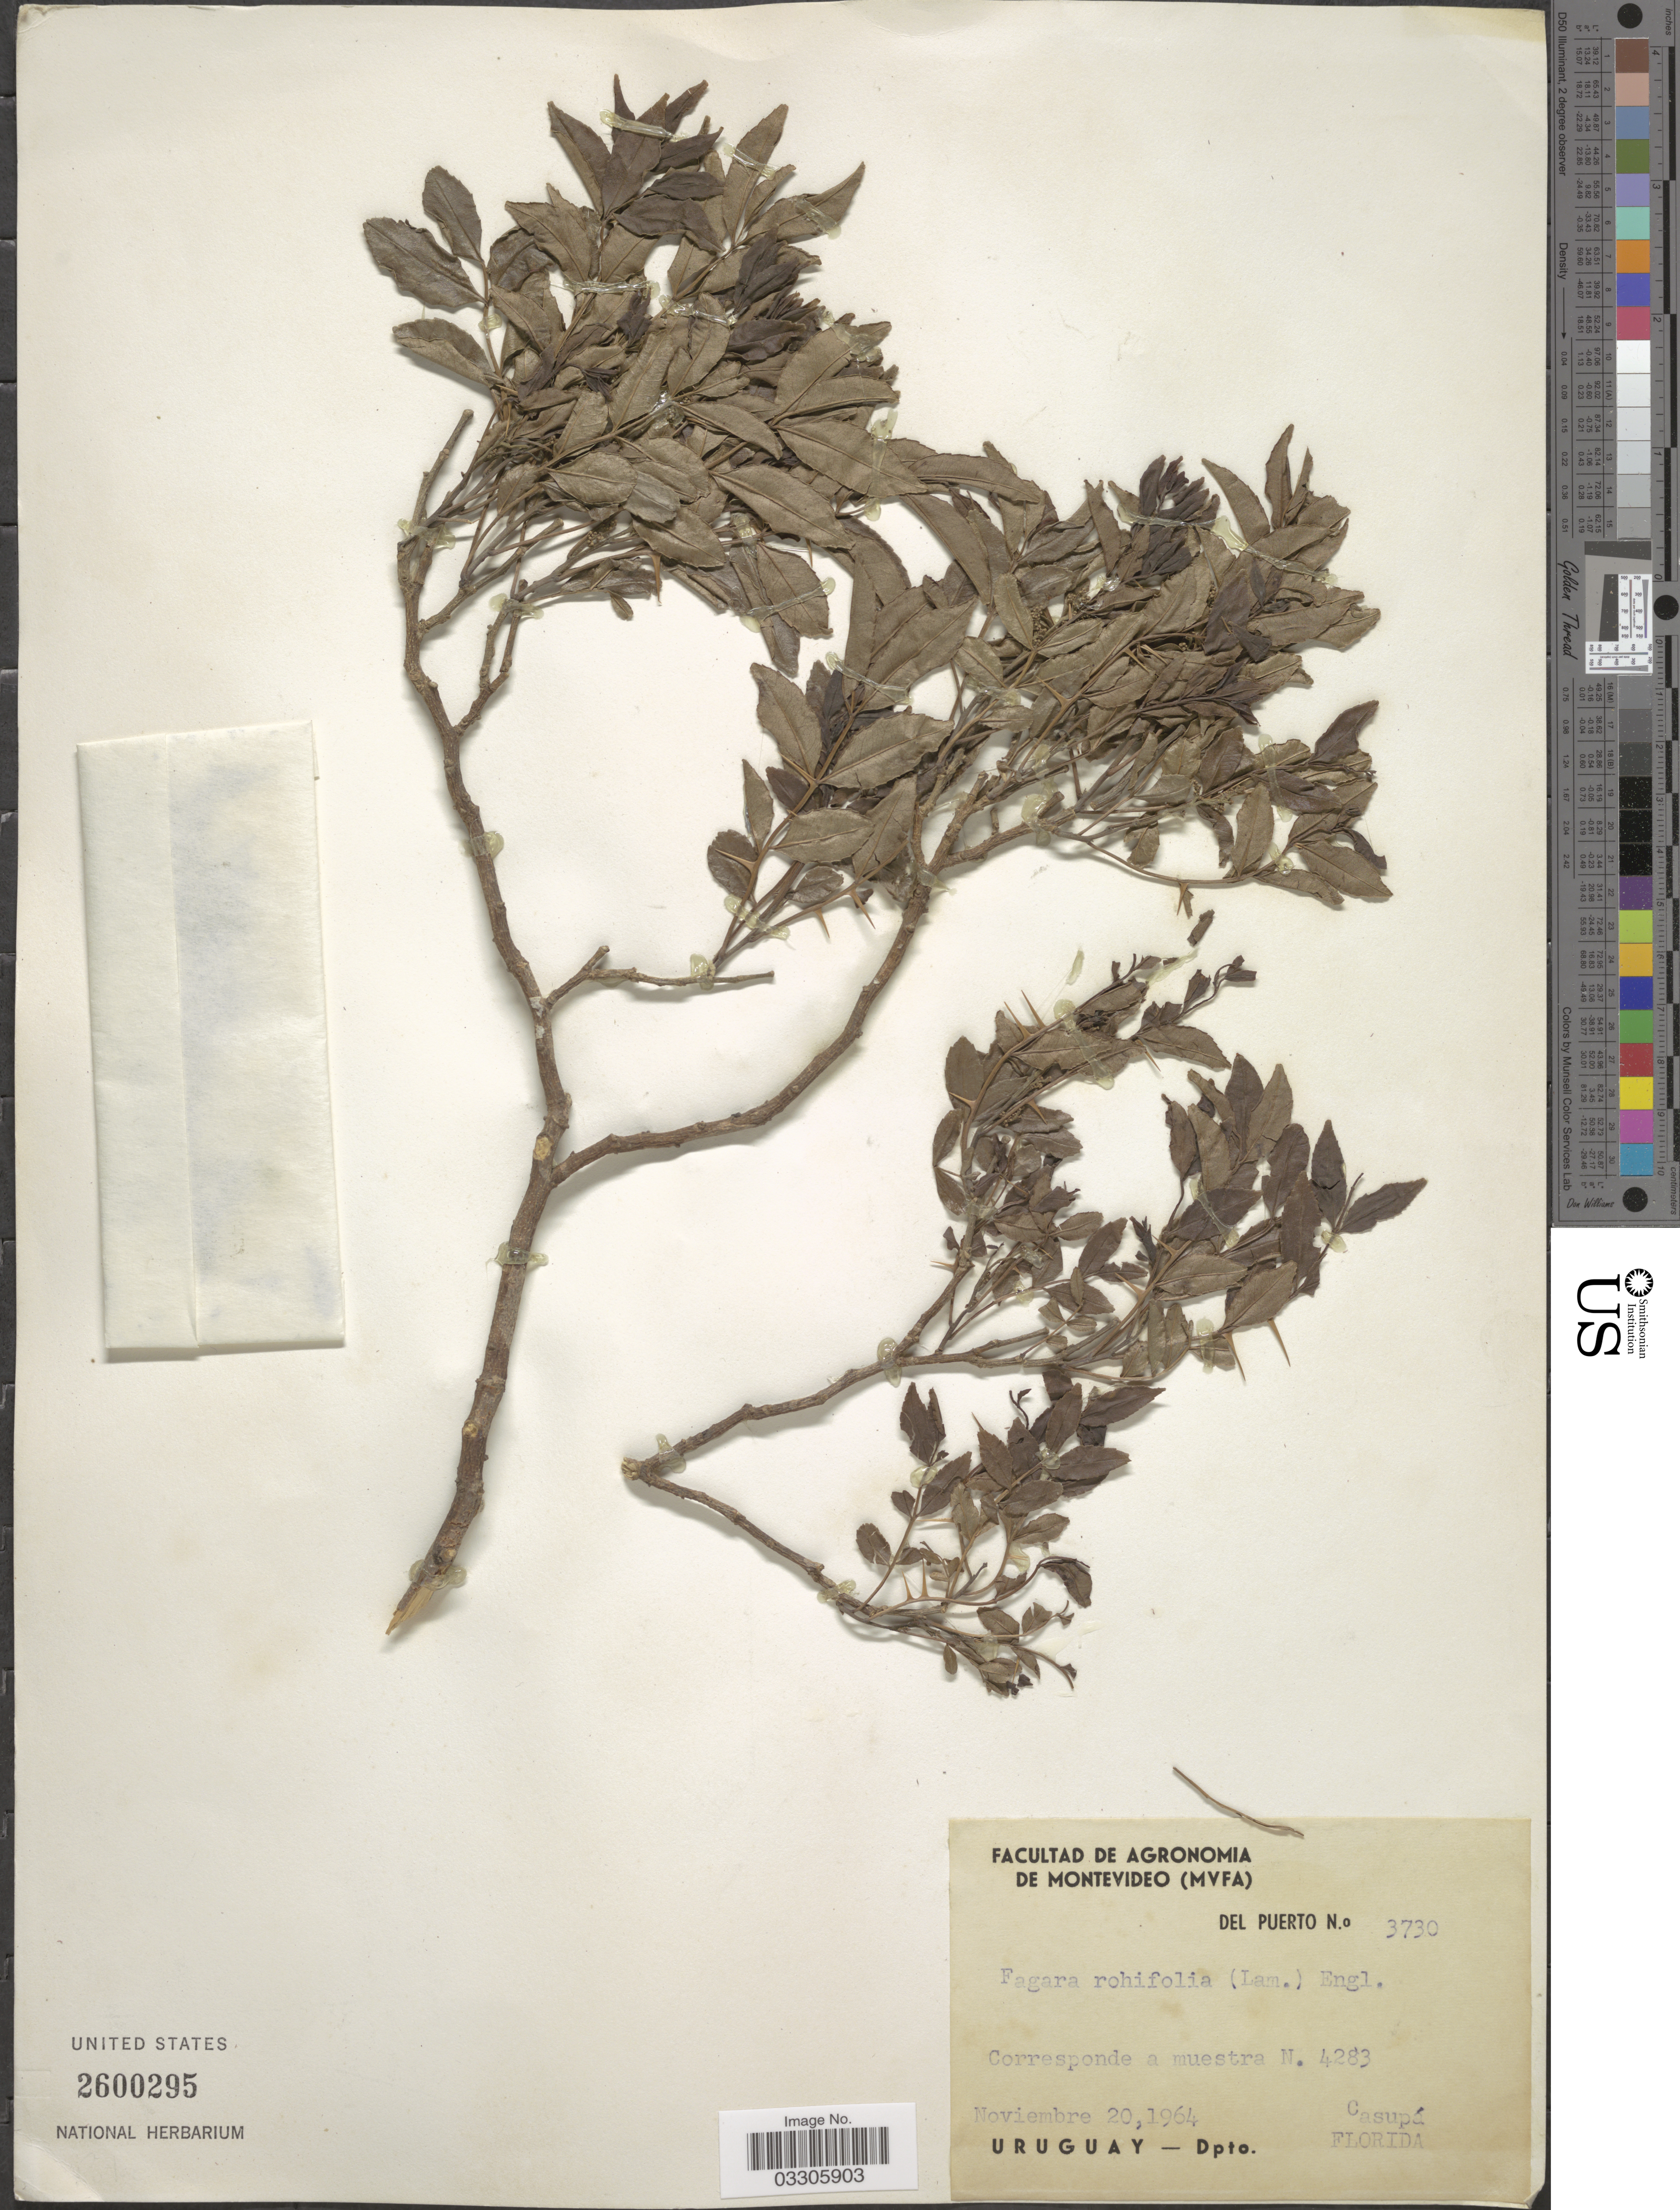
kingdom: Plantae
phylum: Tracheophyta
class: Magnoliopsida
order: Sapindales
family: Rutaceae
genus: Zanthoxylum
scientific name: Zanthoxylum rhoifolium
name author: Lam.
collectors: Del Puerto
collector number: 3730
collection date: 1964-11-20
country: Uruguay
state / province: Florida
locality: Casupá.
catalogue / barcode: US 2600295